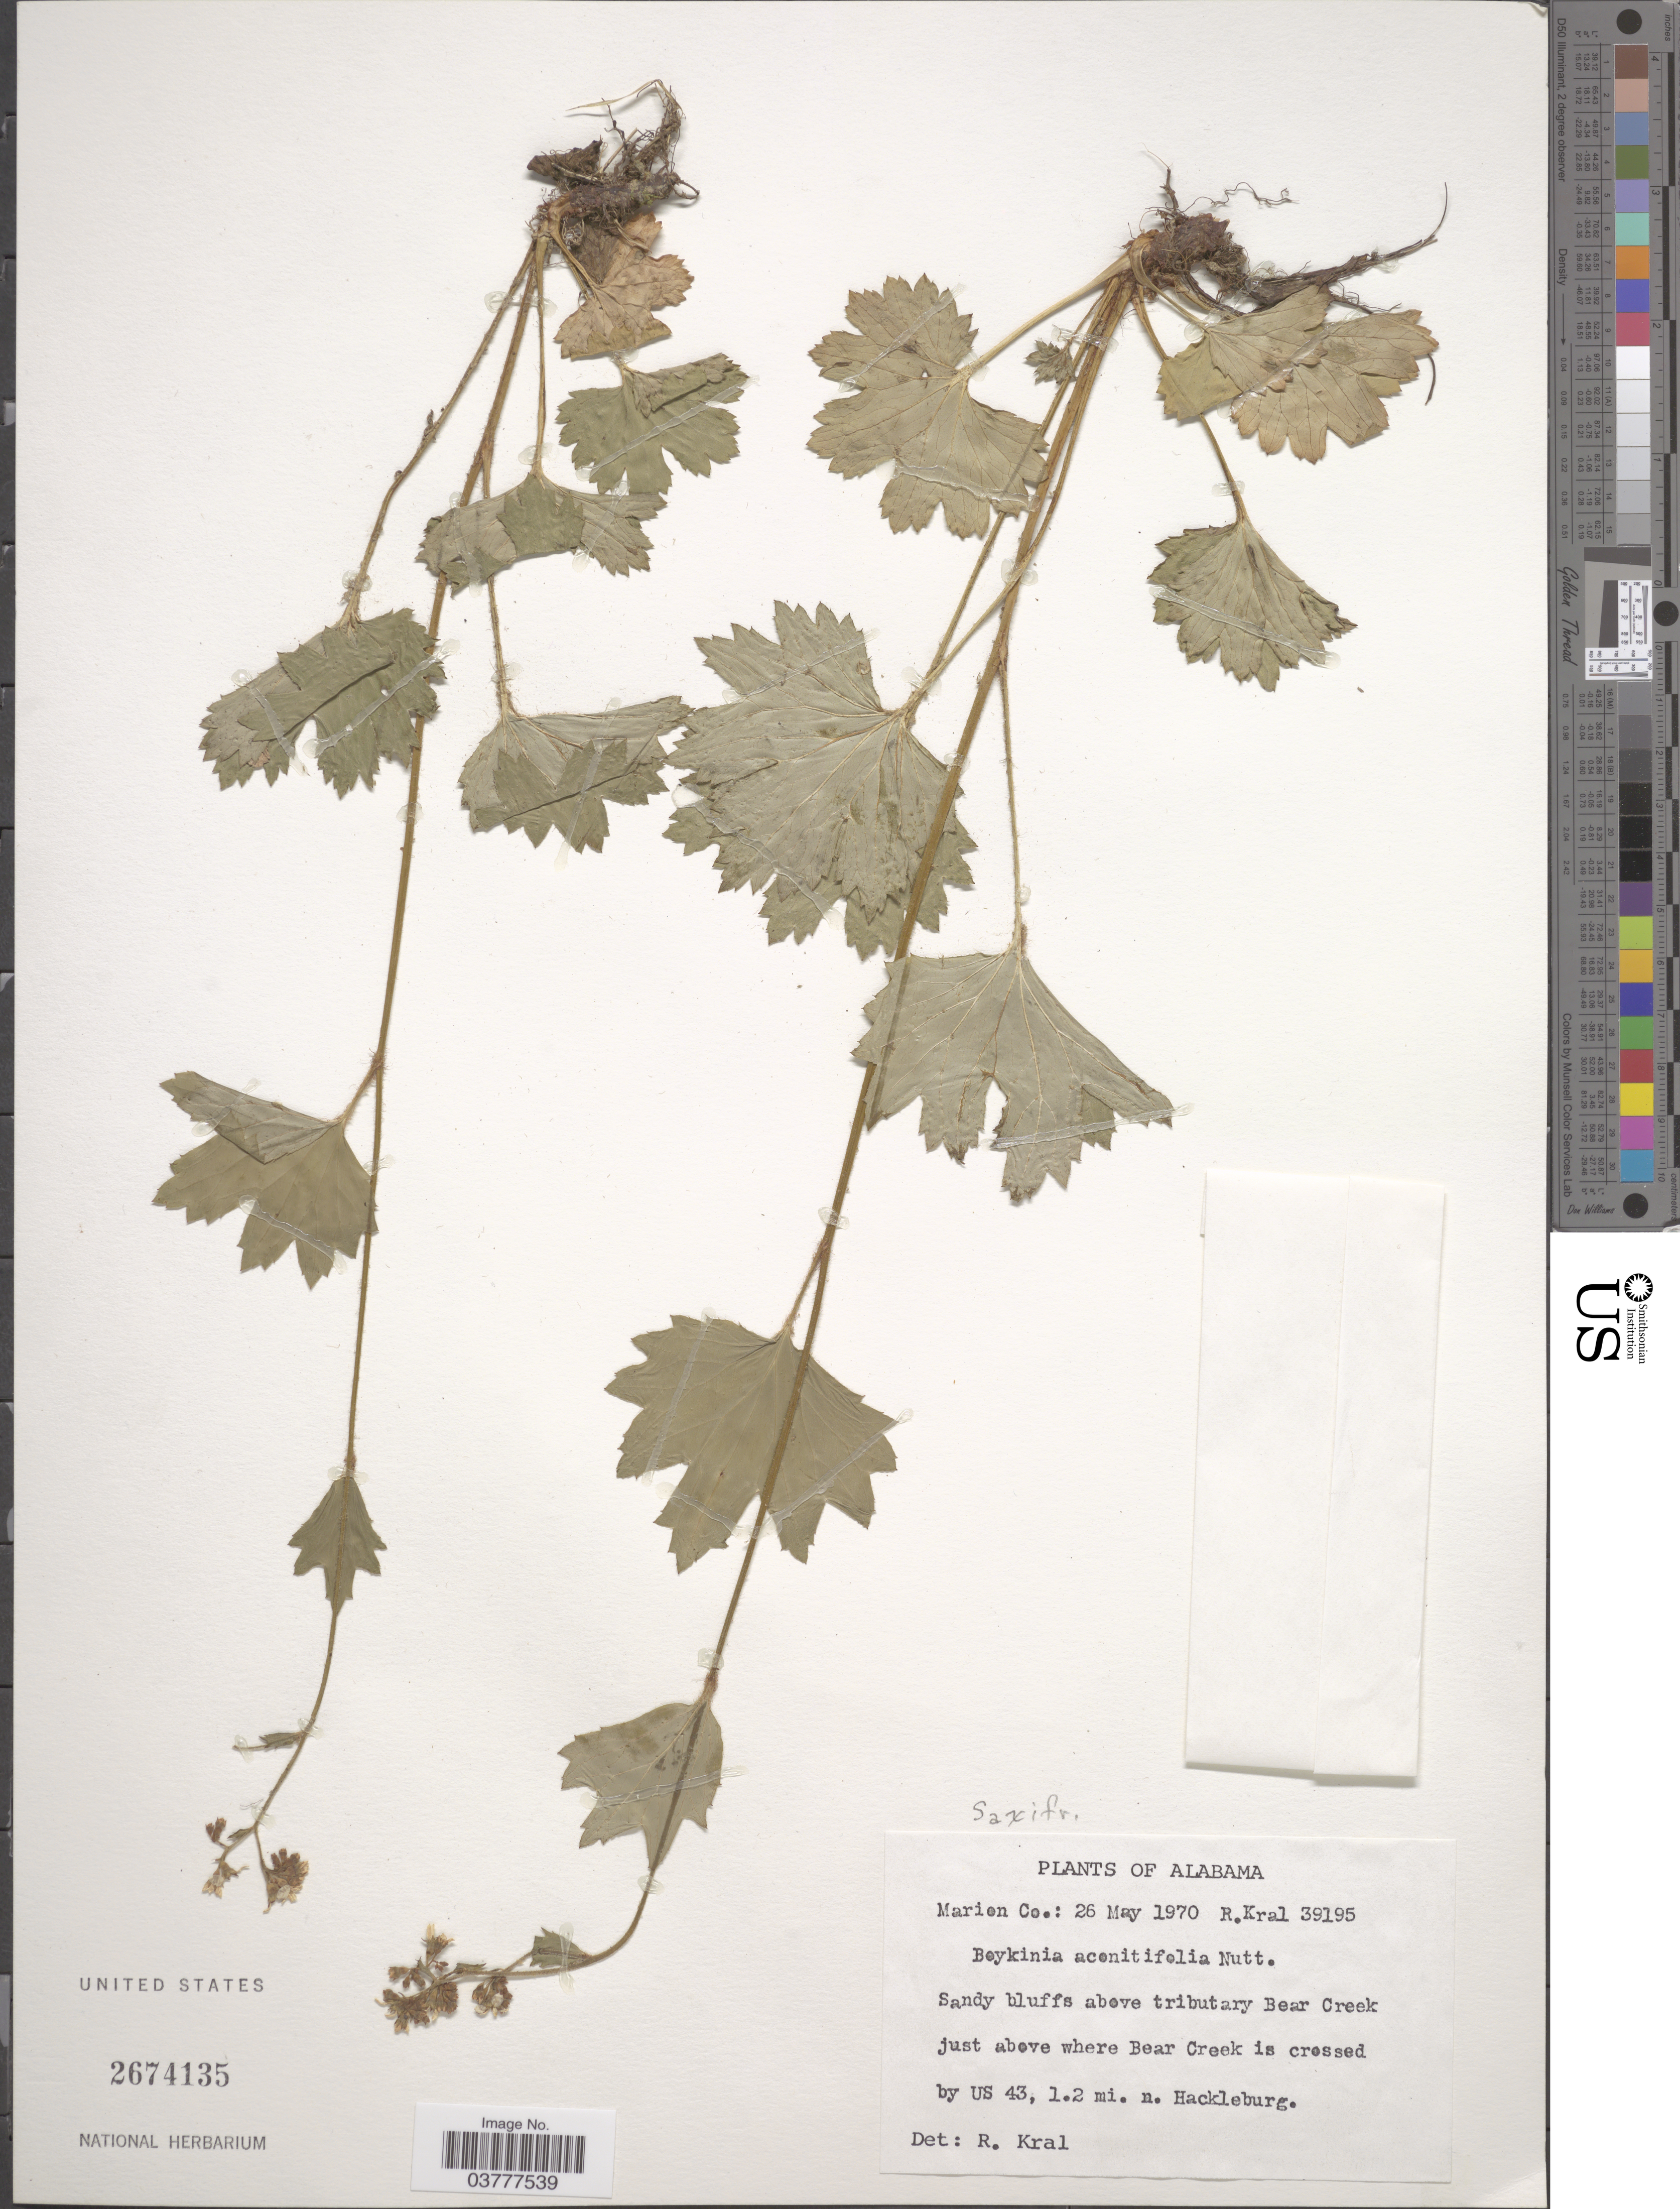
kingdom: Plantae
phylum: Tracheophyta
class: Magnoliopsida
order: Saxifragales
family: Saxifragaceae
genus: Boykinia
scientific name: Boykinia aconitifolia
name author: Nutt.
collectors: R. Kral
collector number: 39195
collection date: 1970-05-26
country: United States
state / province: Alabama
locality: Marion Co. Sandy bluffs above tributary Bear Creek just above where Bear Creek is crossed by US 43, 1.2 mi. n. Hackleburg.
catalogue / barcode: US 2674135